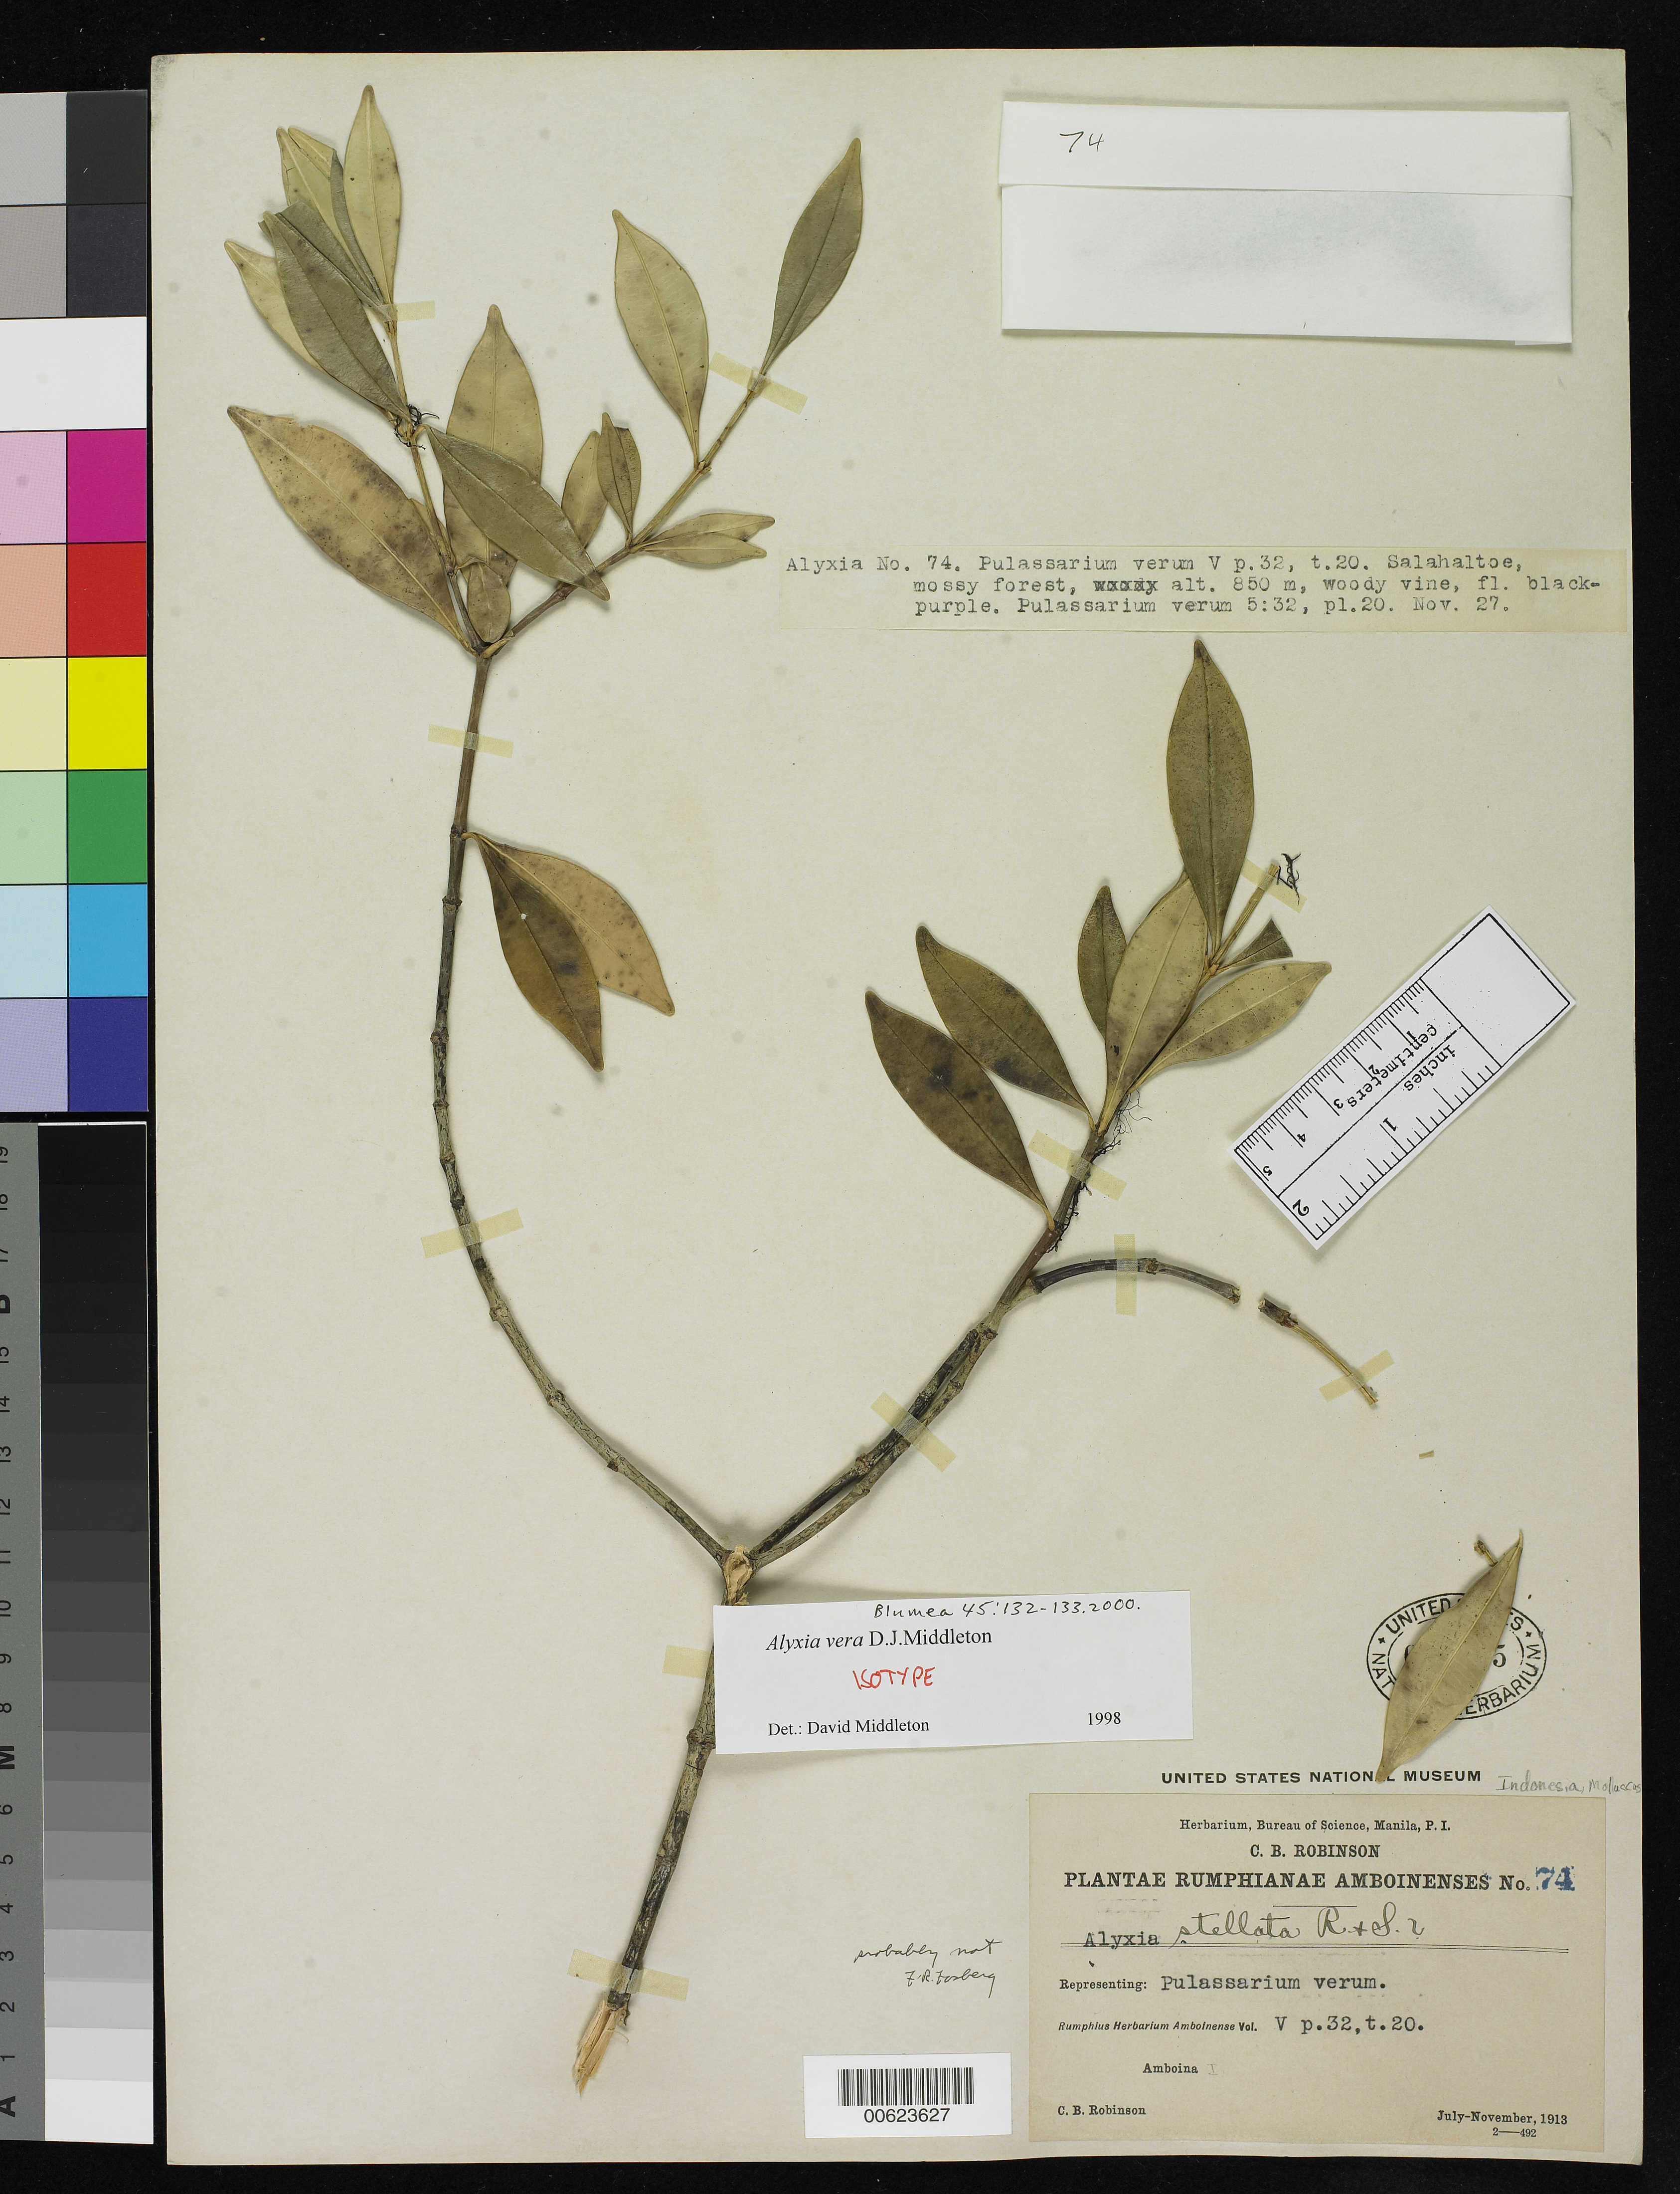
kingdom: Plantae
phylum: Tracheophyta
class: Magnoliopsida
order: Gentianales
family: Apocynaceae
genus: Alyxia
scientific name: Alyxia vera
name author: D.J. Middleton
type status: Isotype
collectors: C. Robinson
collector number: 74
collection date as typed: Jul 1913 to -- Nov 1913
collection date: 1913-07/1913-11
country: Indonesia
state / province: Maluku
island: Amboina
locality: Ambon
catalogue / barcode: US 654405